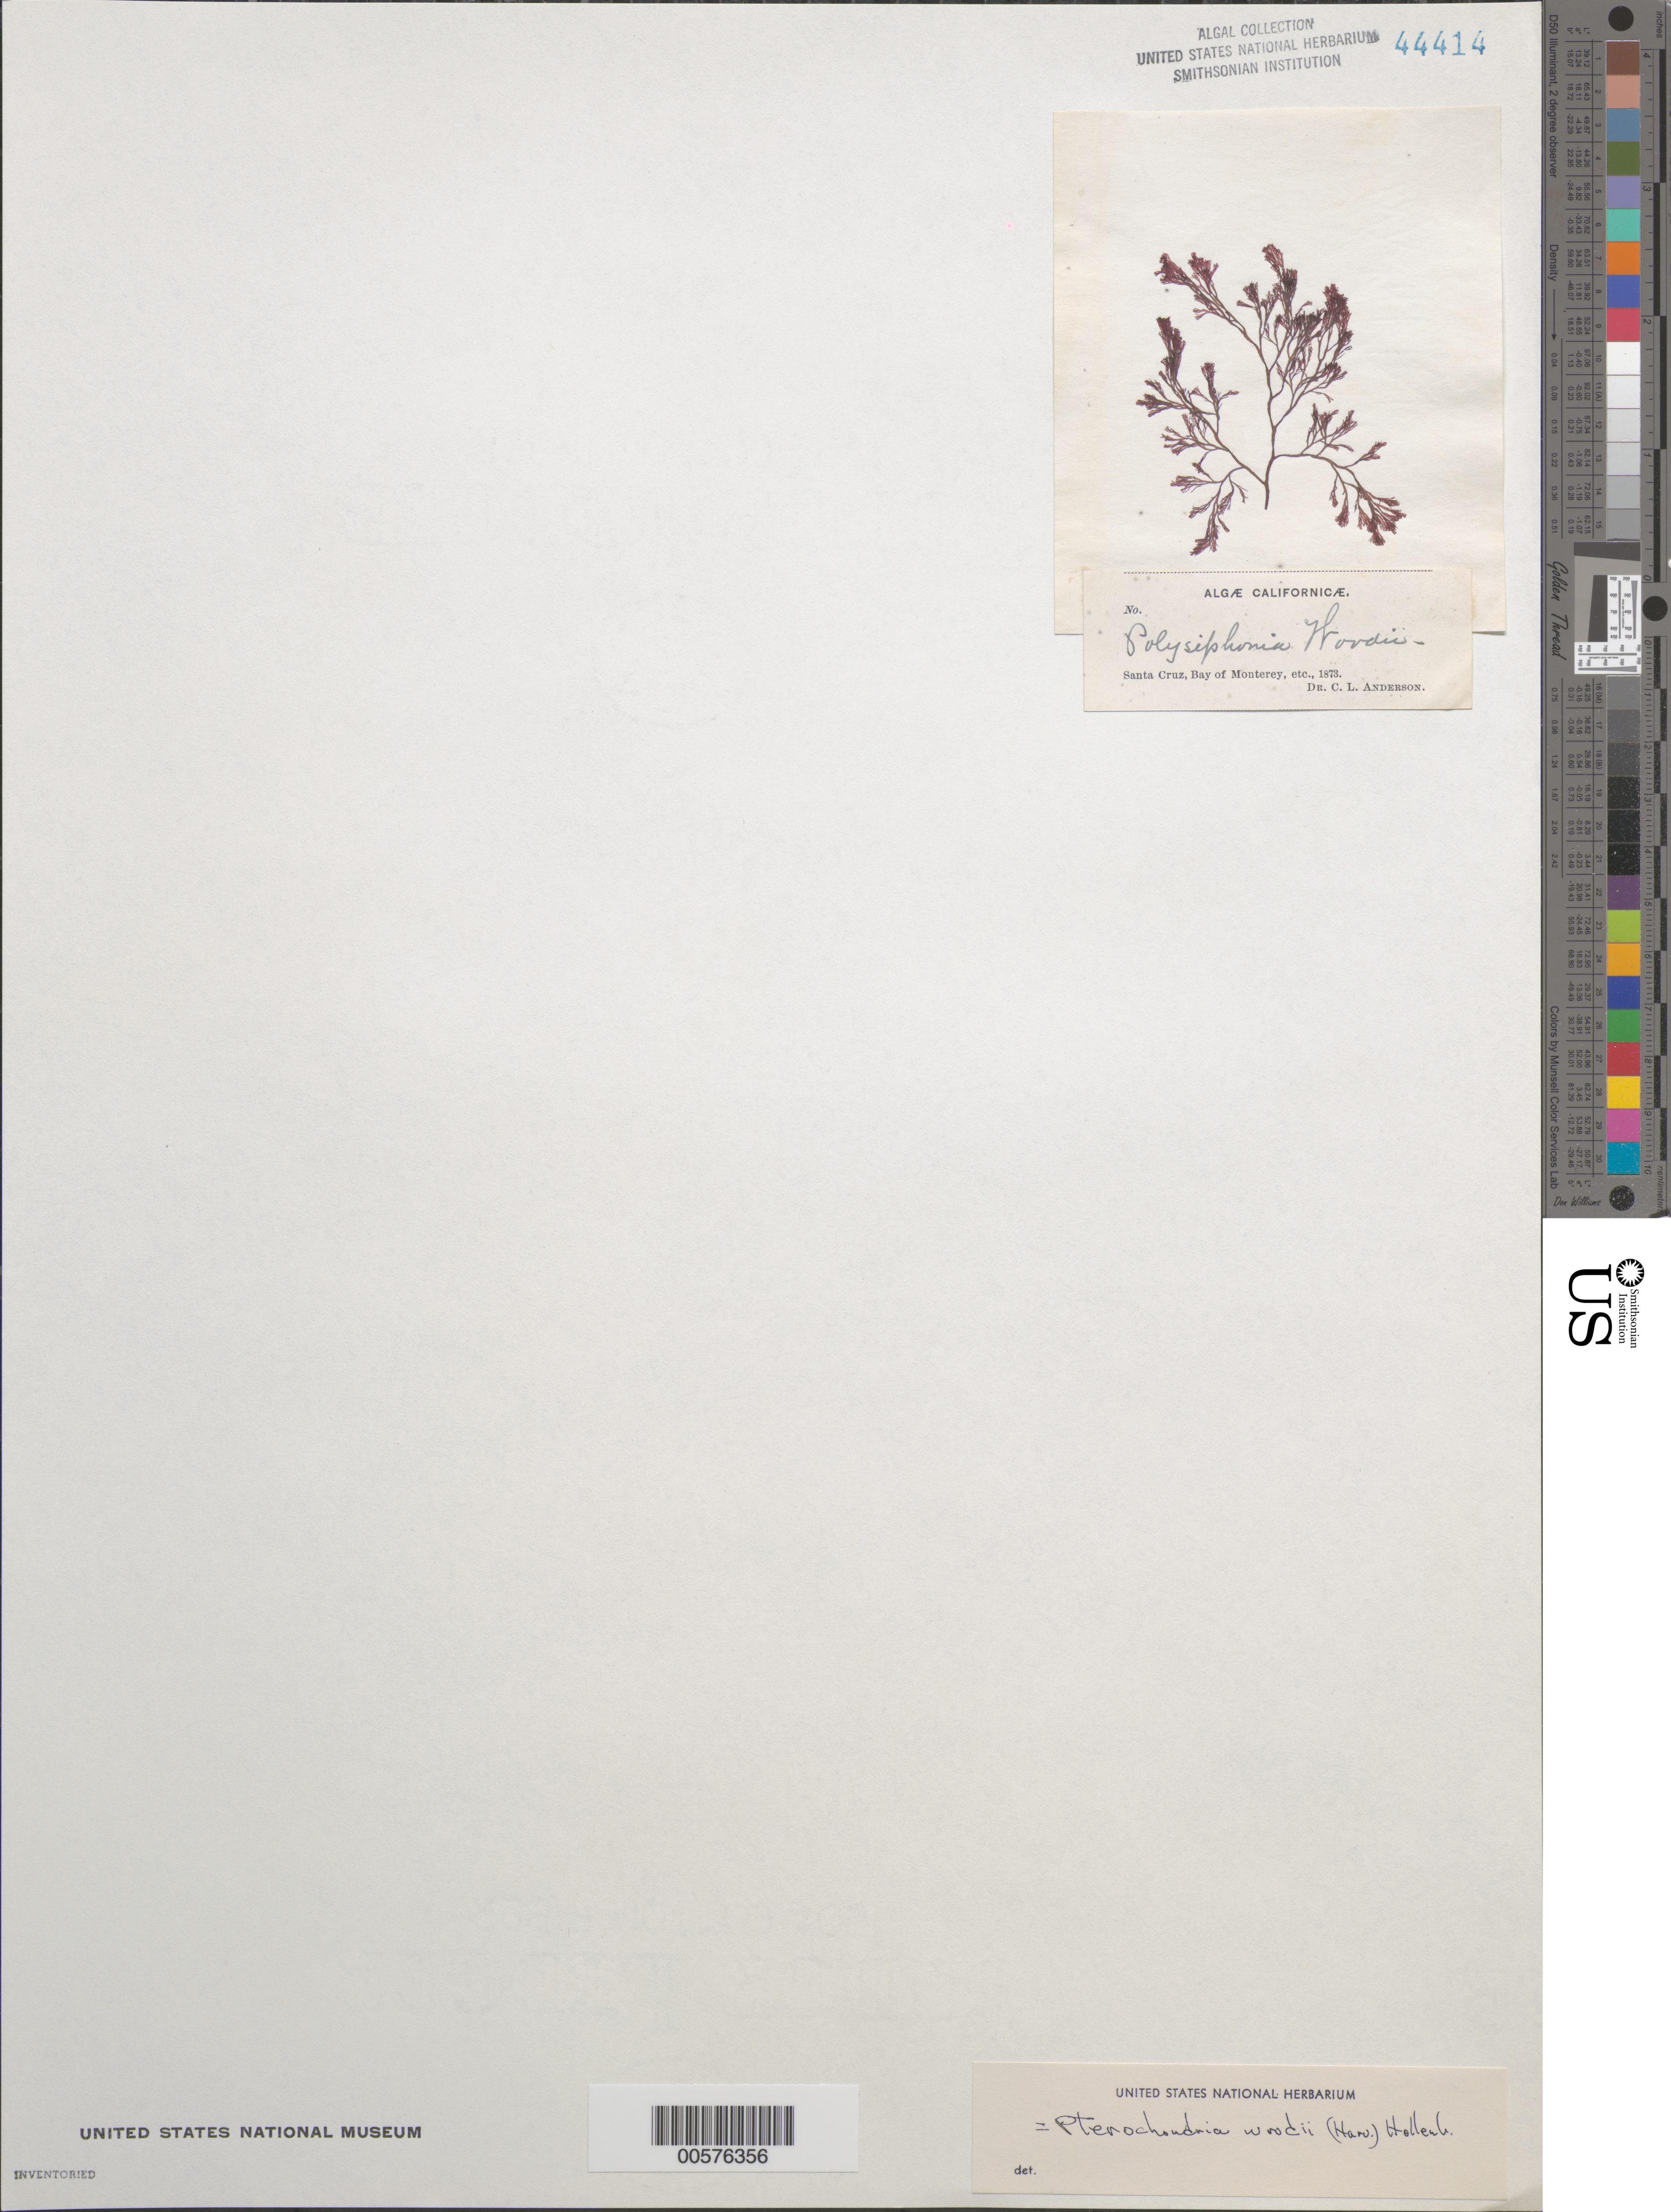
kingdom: Plantae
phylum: Rhodophyta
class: Florideophyceae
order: Ceramiales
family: Rhodomelaceae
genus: Pterochondria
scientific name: Pterochondria woodii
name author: (Harv.) Hollenb.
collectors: C. L. Anderson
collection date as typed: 1873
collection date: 1873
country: United States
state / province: California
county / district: Santa Cruz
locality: Santa Cruz, Monterey Bay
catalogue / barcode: US 44414